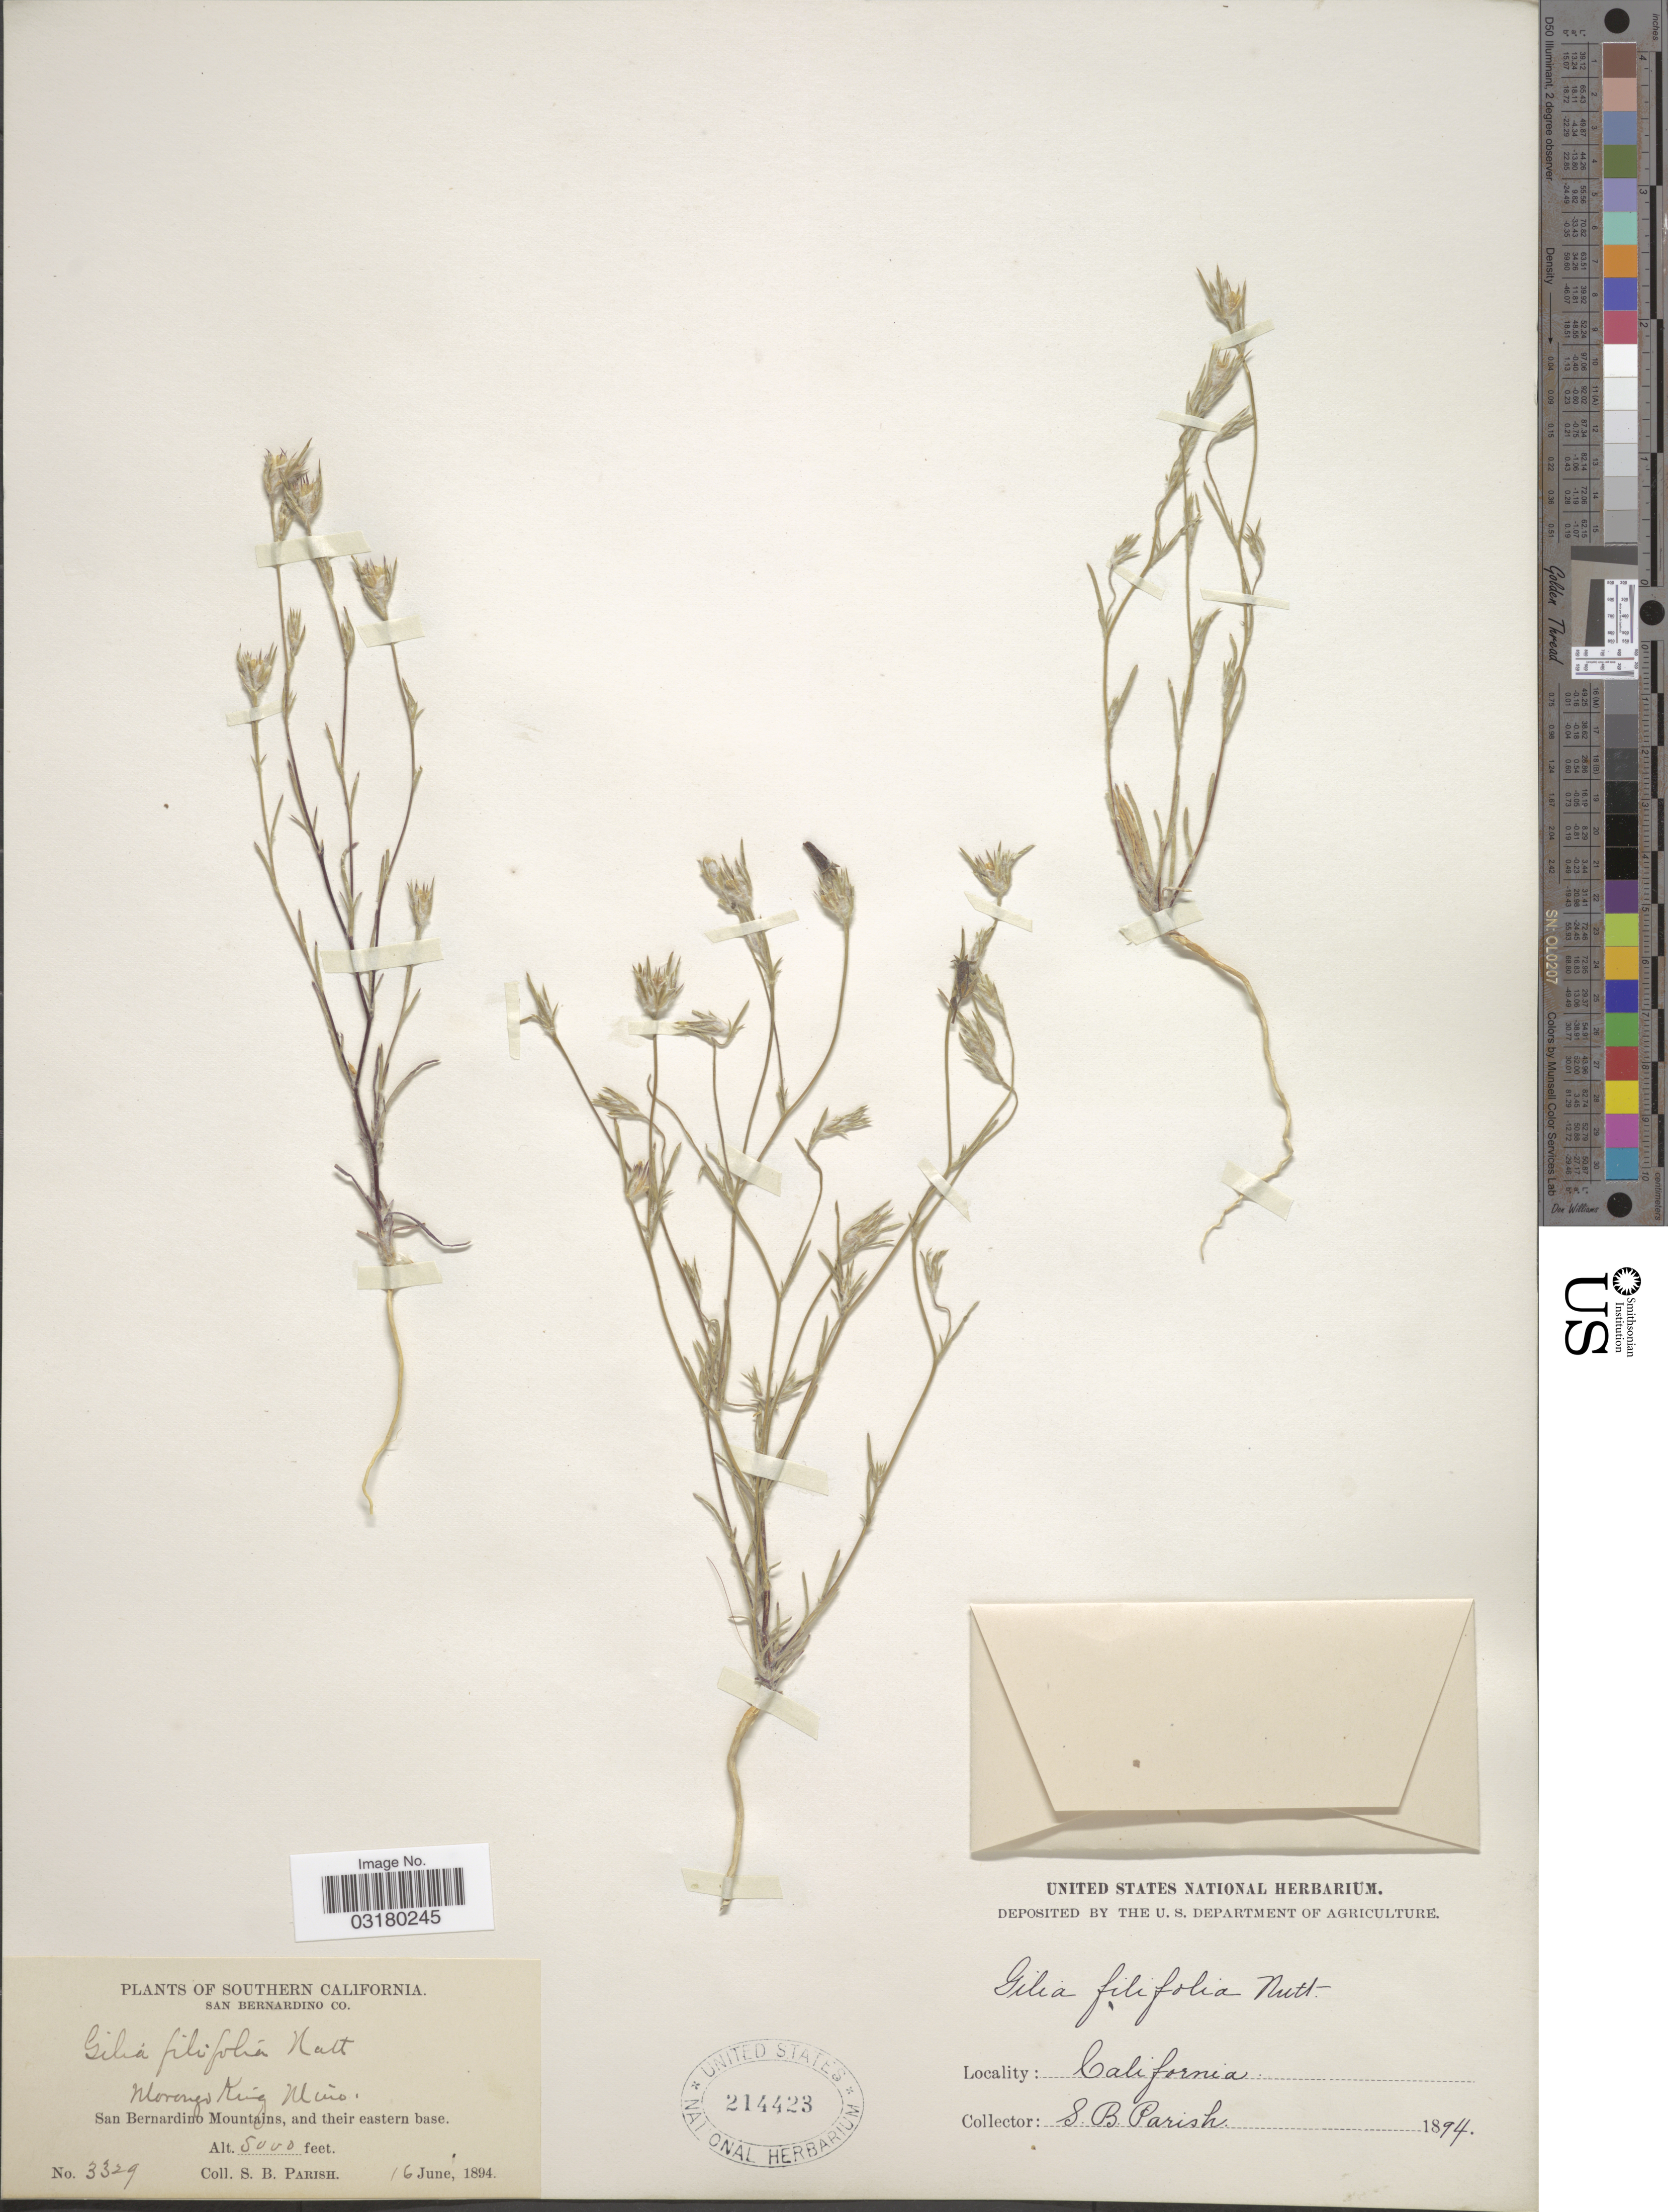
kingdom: Plantae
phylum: Tracheophyta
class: Magnoliopsida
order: Ericales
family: Polemoniaceae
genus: Eriastrum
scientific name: Eriastrum filifolium (Nutt.) Wooton & Standl.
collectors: S. B. Parish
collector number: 3329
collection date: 1894-06-16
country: United States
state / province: California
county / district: San Bernardino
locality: Southern California. San Bernardino Co. Morongo King Mtns. San Bernardino Mountains, and their eastern base.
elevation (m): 1524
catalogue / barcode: US 214423